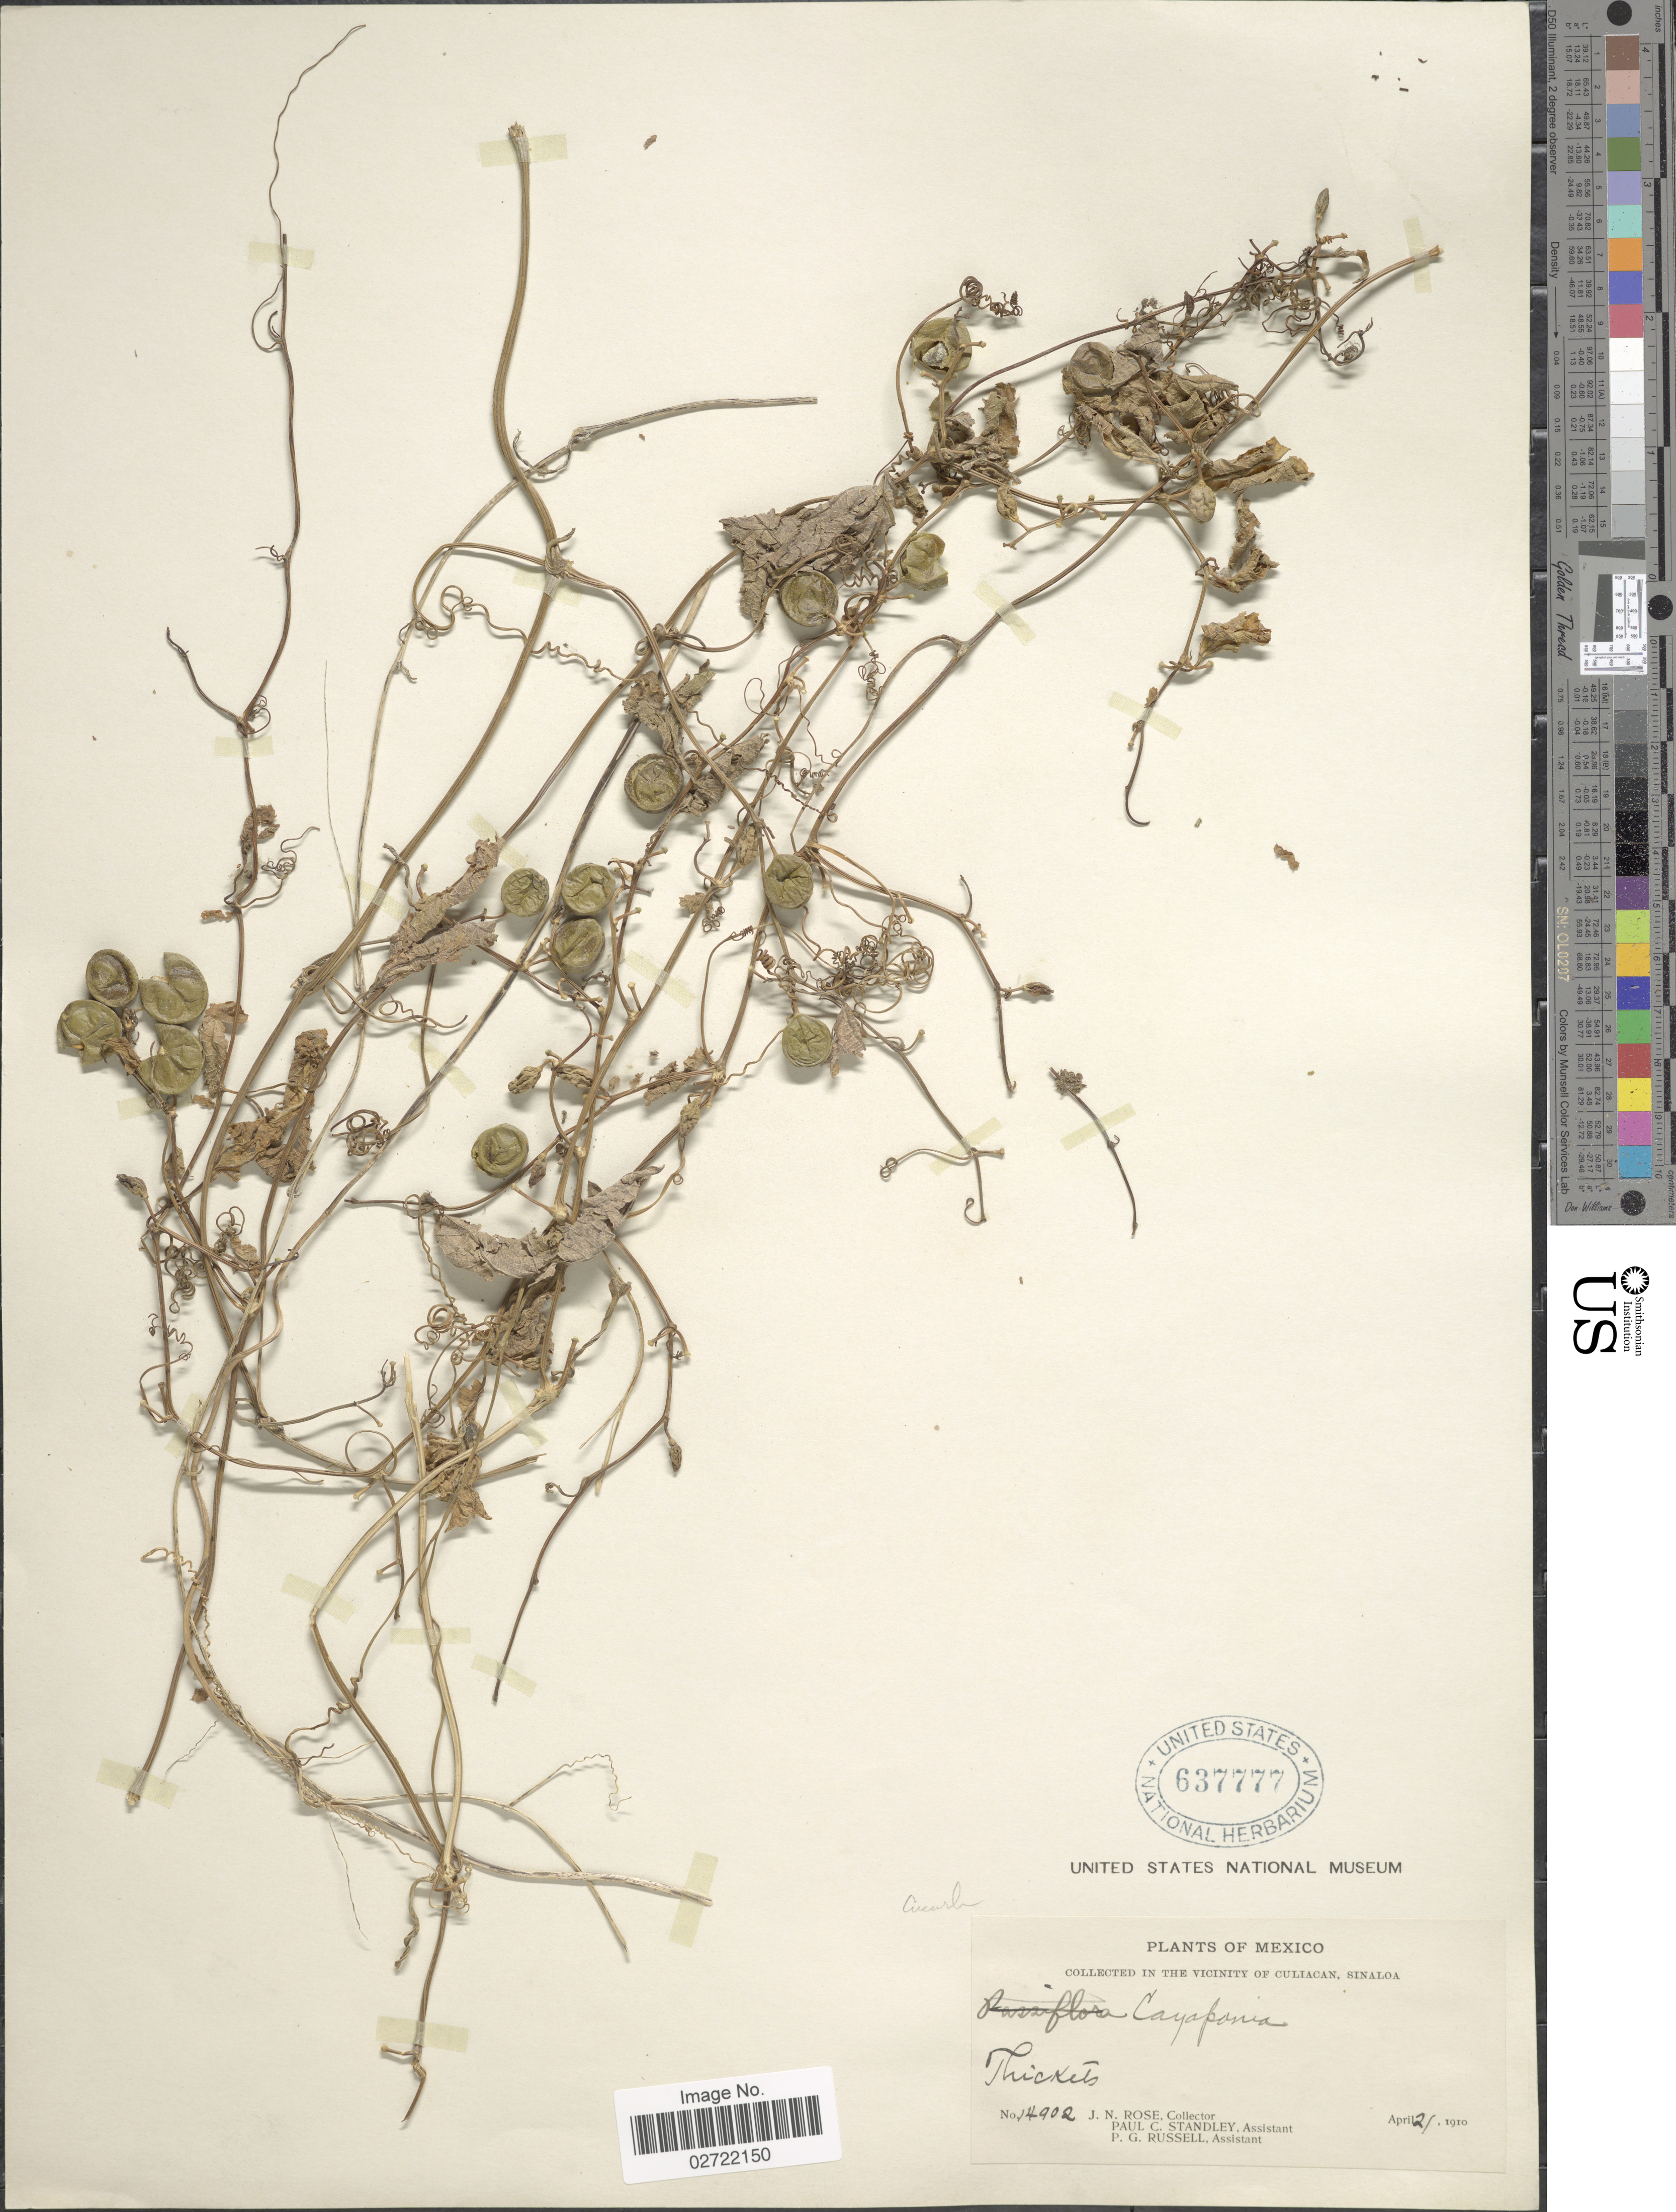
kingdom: Plantae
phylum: Tracheophyta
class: Magnoliopsida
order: Cucurbitales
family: Cucurbitaceae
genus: Cayaponia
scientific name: Cayaponia attenuata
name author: (Hook. & Arn.) Cogn.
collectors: J. N. Rose, P. C. Standley & P. G. Russell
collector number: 14902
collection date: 1910-04-21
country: Mexico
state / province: Sinaloa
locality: Vicinity of Culiacan.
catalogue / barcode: US 637777